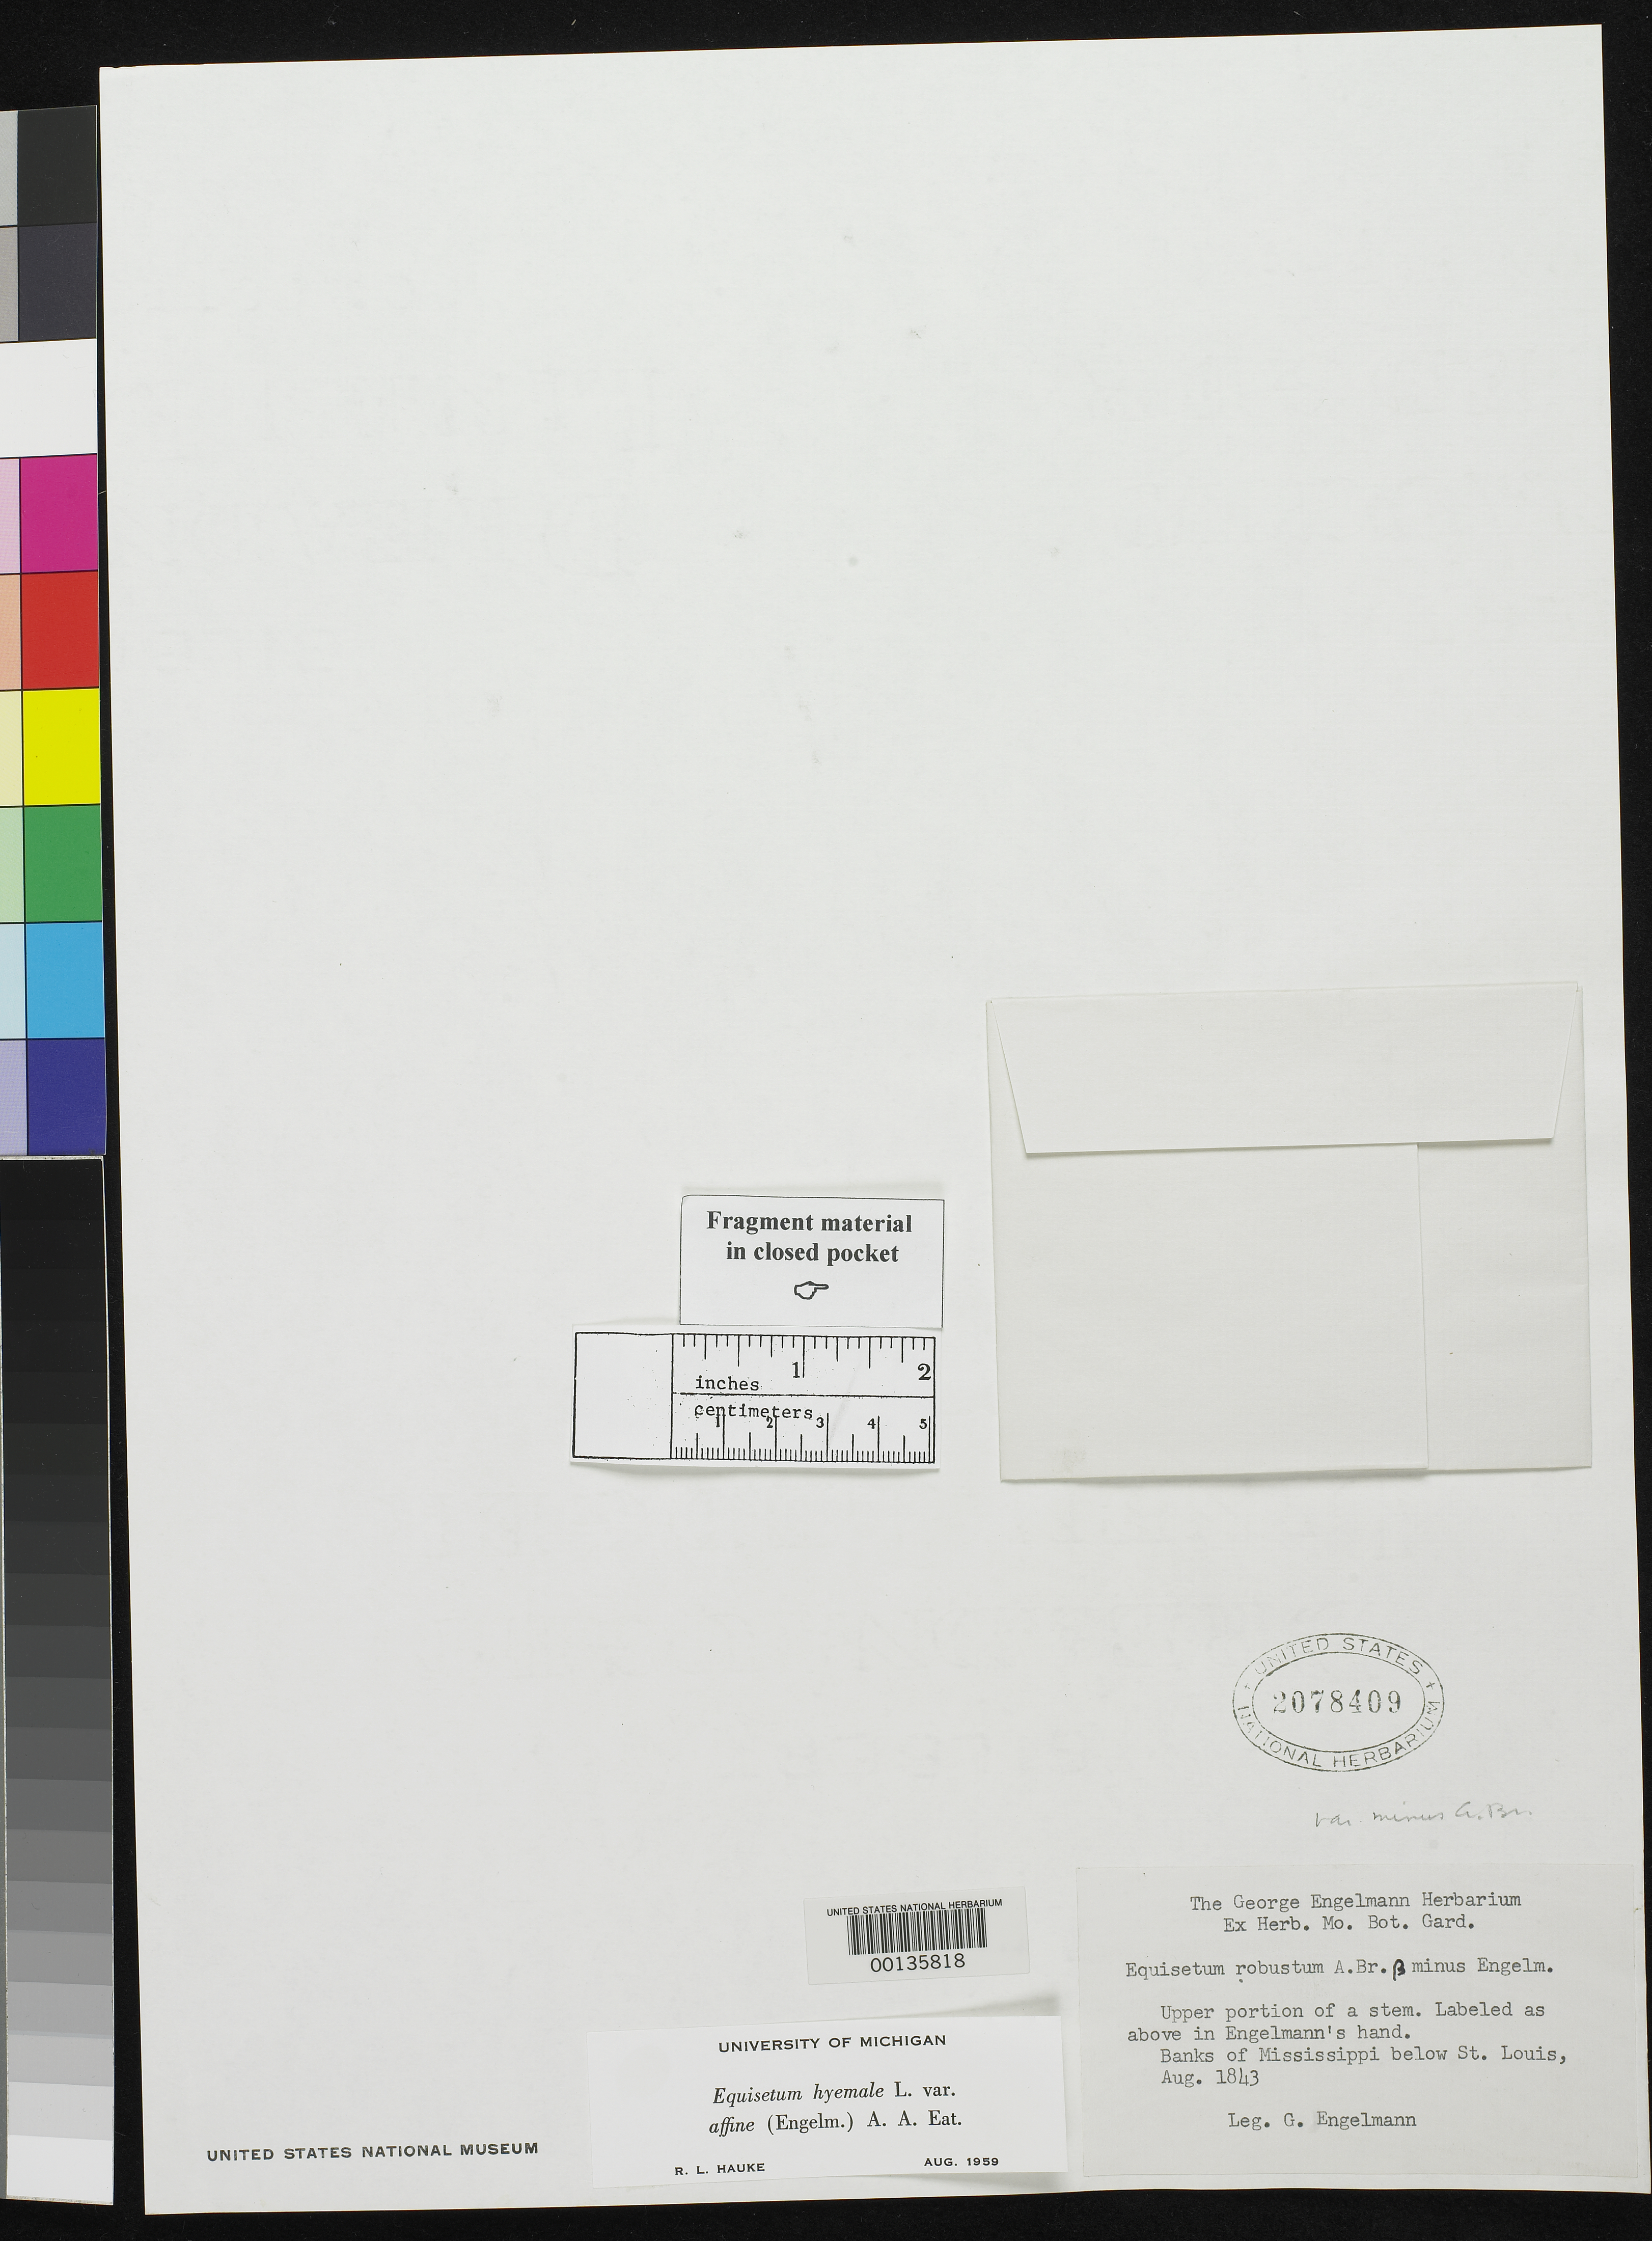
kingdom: Plantae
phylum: Tracheophyta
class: Polypodiopsida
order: Equisetales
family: Equisetaceae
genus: Equisetum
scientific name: Equisetum robustum var. minus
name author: A. Braun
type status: Type Collection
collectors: G. Engelmann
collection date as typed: Aug 1843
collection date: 1843-08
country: United States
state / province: Missouri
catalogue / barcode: US 2078409